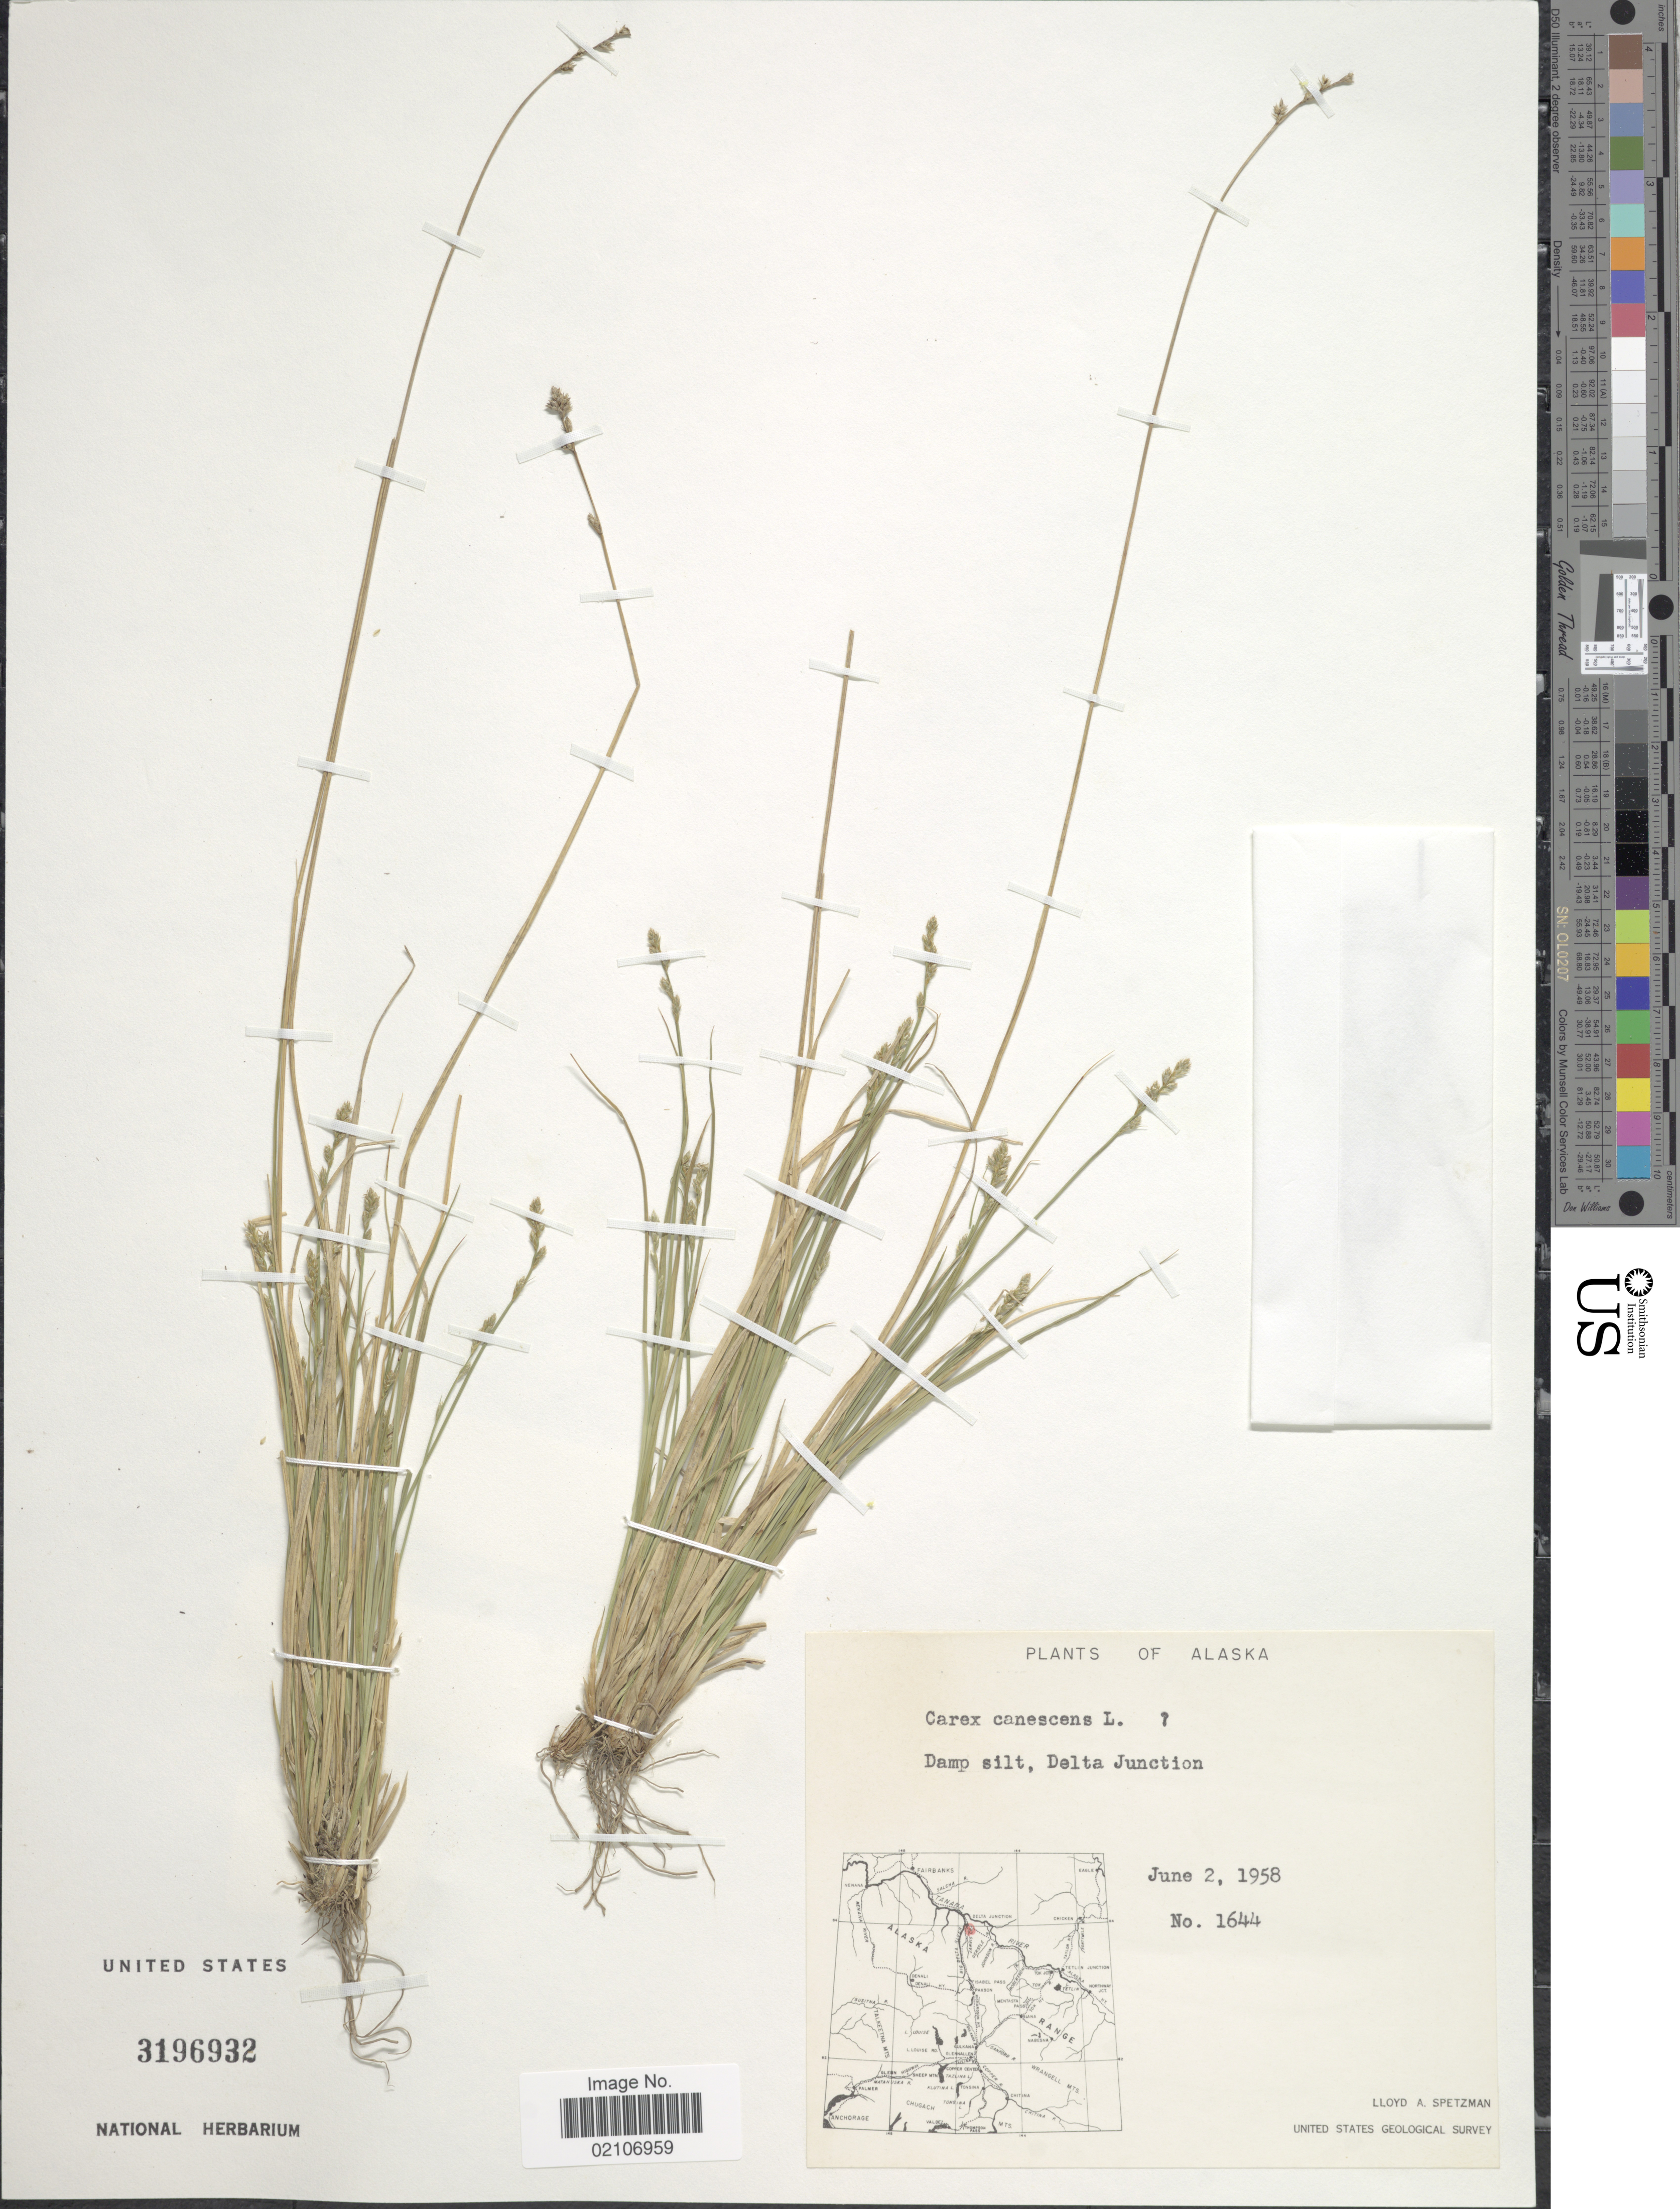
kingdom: Plantae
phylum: Tracheophyta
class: Liliopsida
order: Poales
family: Cyperaceae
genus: Carex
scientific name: Carex canescens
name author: L.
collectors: L. Spetzman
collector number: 1644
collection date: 1958-06-02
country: United States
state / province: Alaska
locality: Delta Junction.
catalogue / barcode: US 3196932